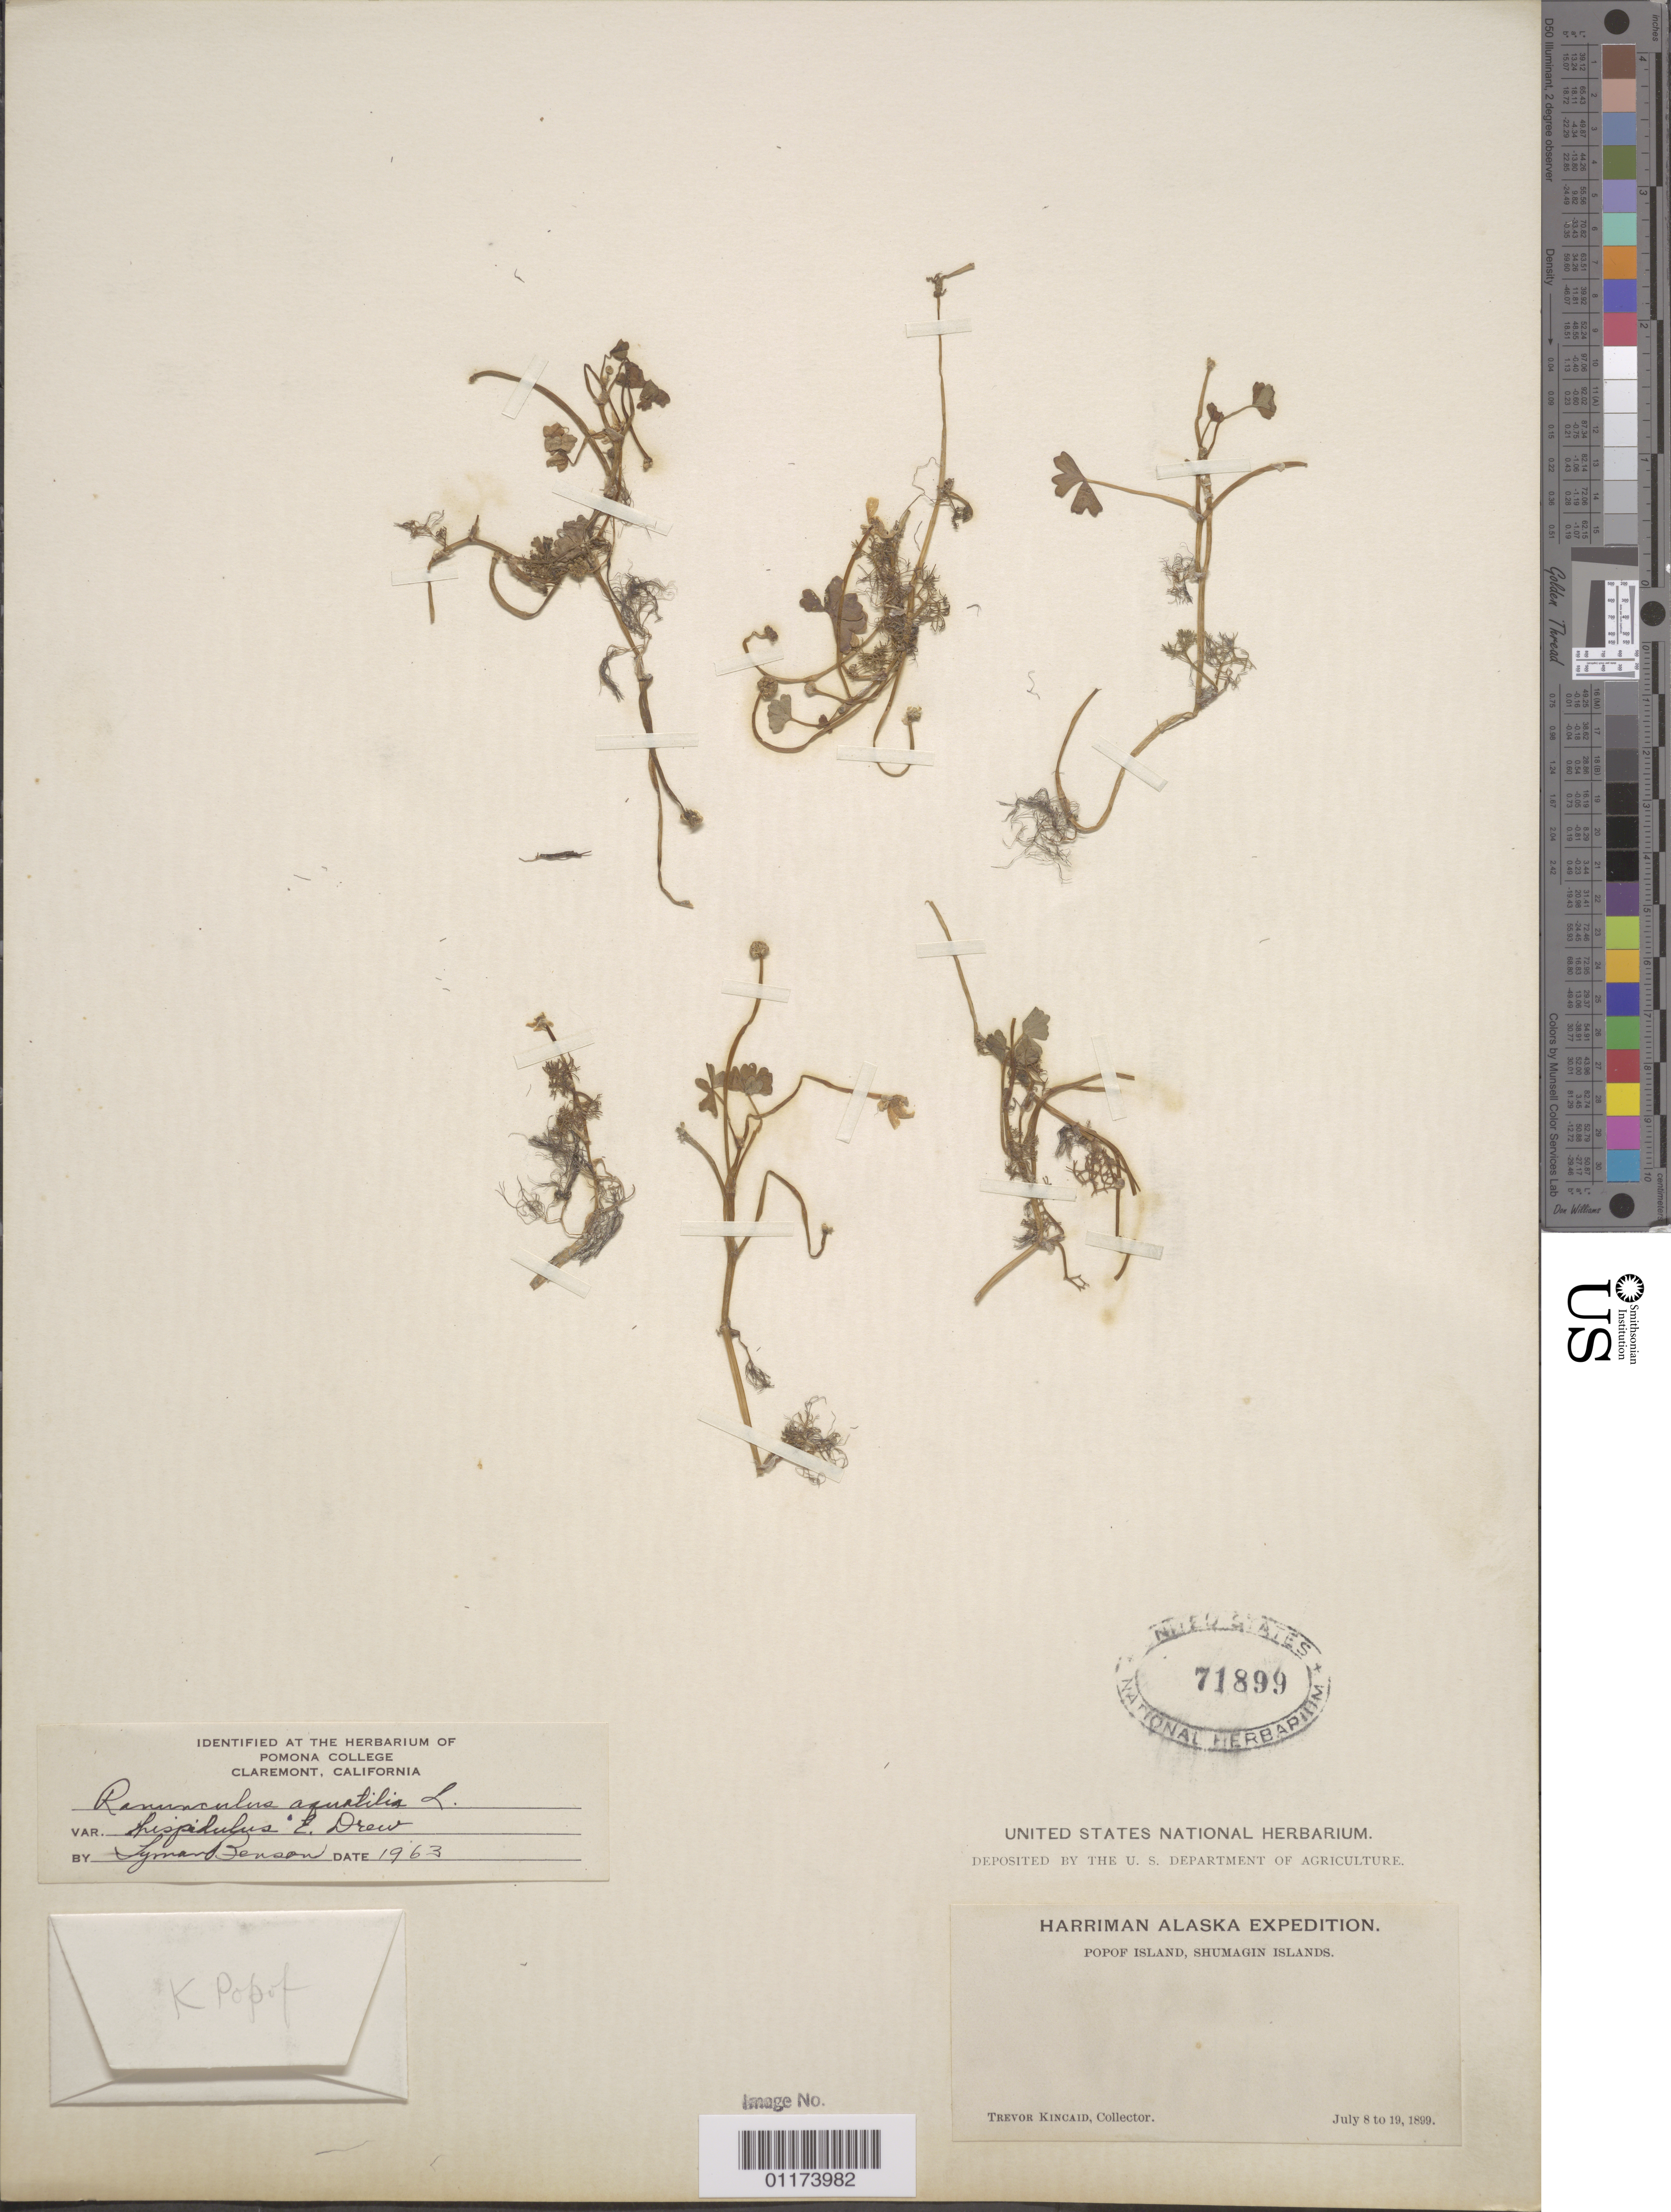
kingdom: Plantae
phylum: Tracheophyta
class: Magnoliopsida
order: Ranunculales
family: Ranunculaceae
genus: Ranunculus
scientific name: Ranunculus mongolicus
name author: (Krylov) Serg.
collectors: T. C. Kincaid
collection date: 1899-07-08/1899-07-19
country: United States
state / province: Alaska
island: Popof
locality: Popof Island.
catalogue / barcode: US 71899